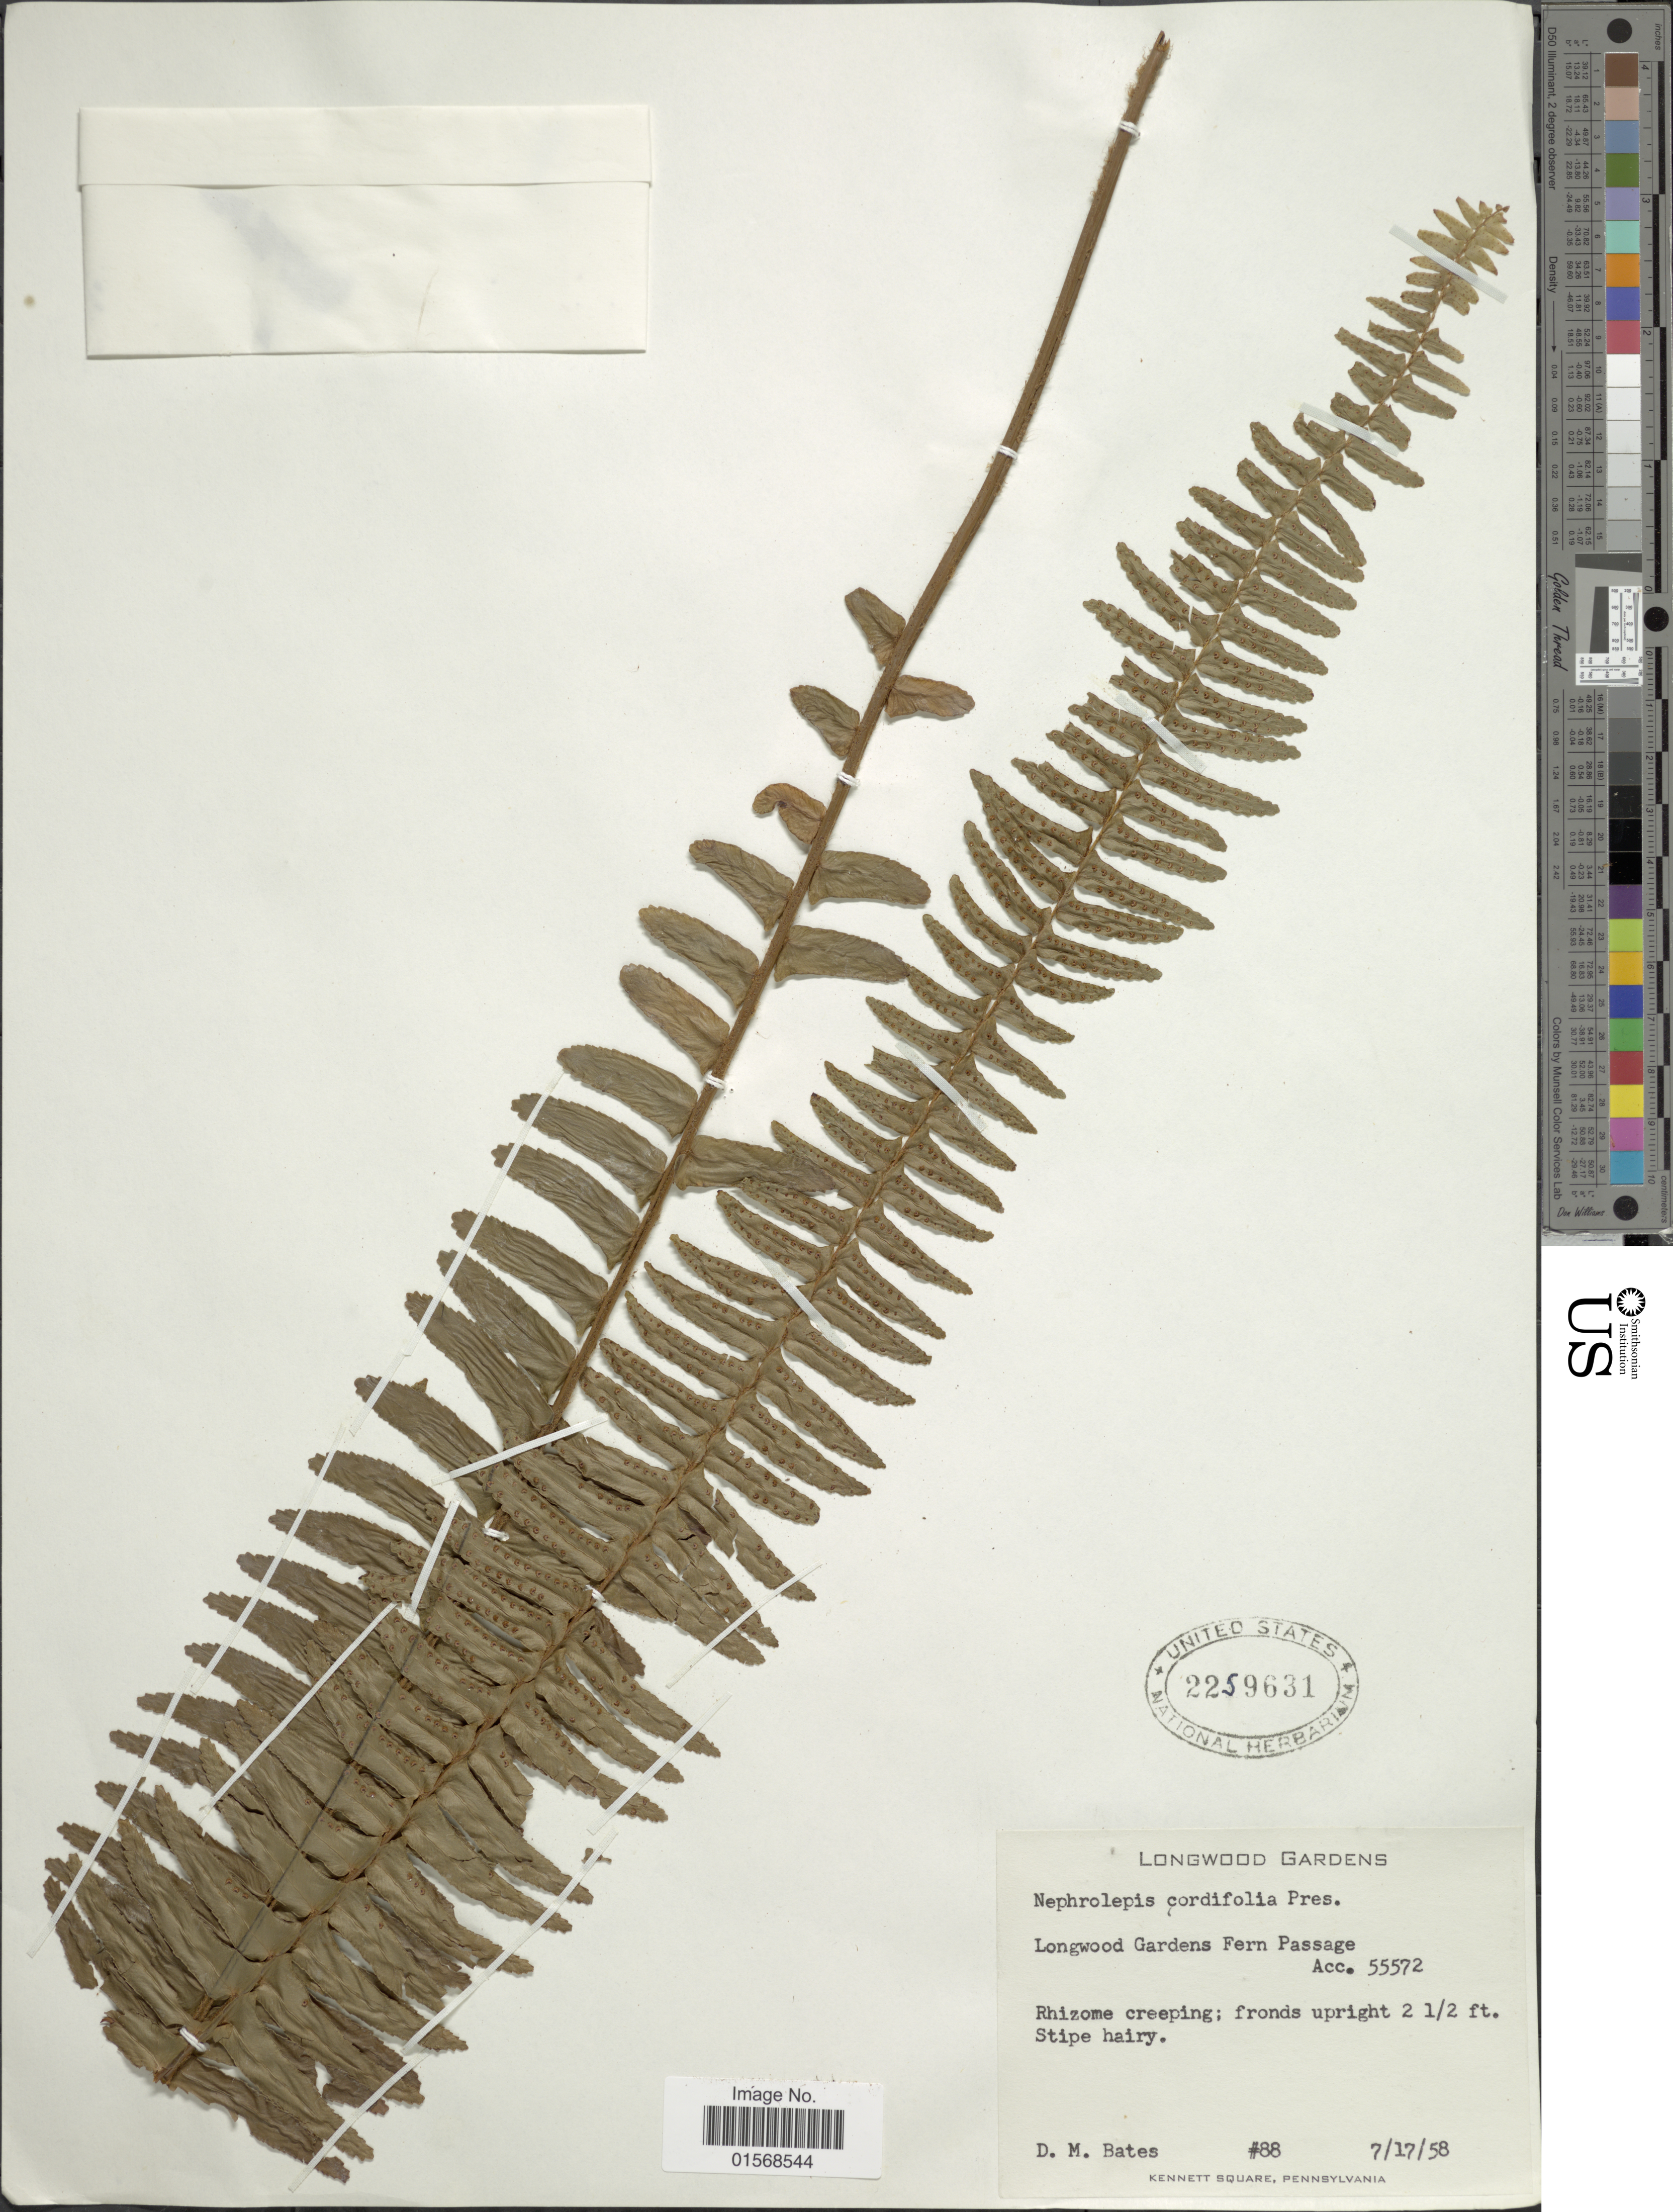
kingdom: Plantae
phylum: Tracheophyta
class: Polypodiopsida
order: Polypodiales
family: Nephrolepidaceae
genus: Nephrolepis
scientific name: Nephrolepis cordifolia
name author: (L.) C. Presl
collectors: D. M. Bates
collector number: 88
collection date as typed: Transcribed d/m/y: 17/7/58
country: United States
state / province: Pennsylvania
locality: Longwood Gardens, Longwood Gardens Fern Passage.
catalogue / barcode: US 2259631